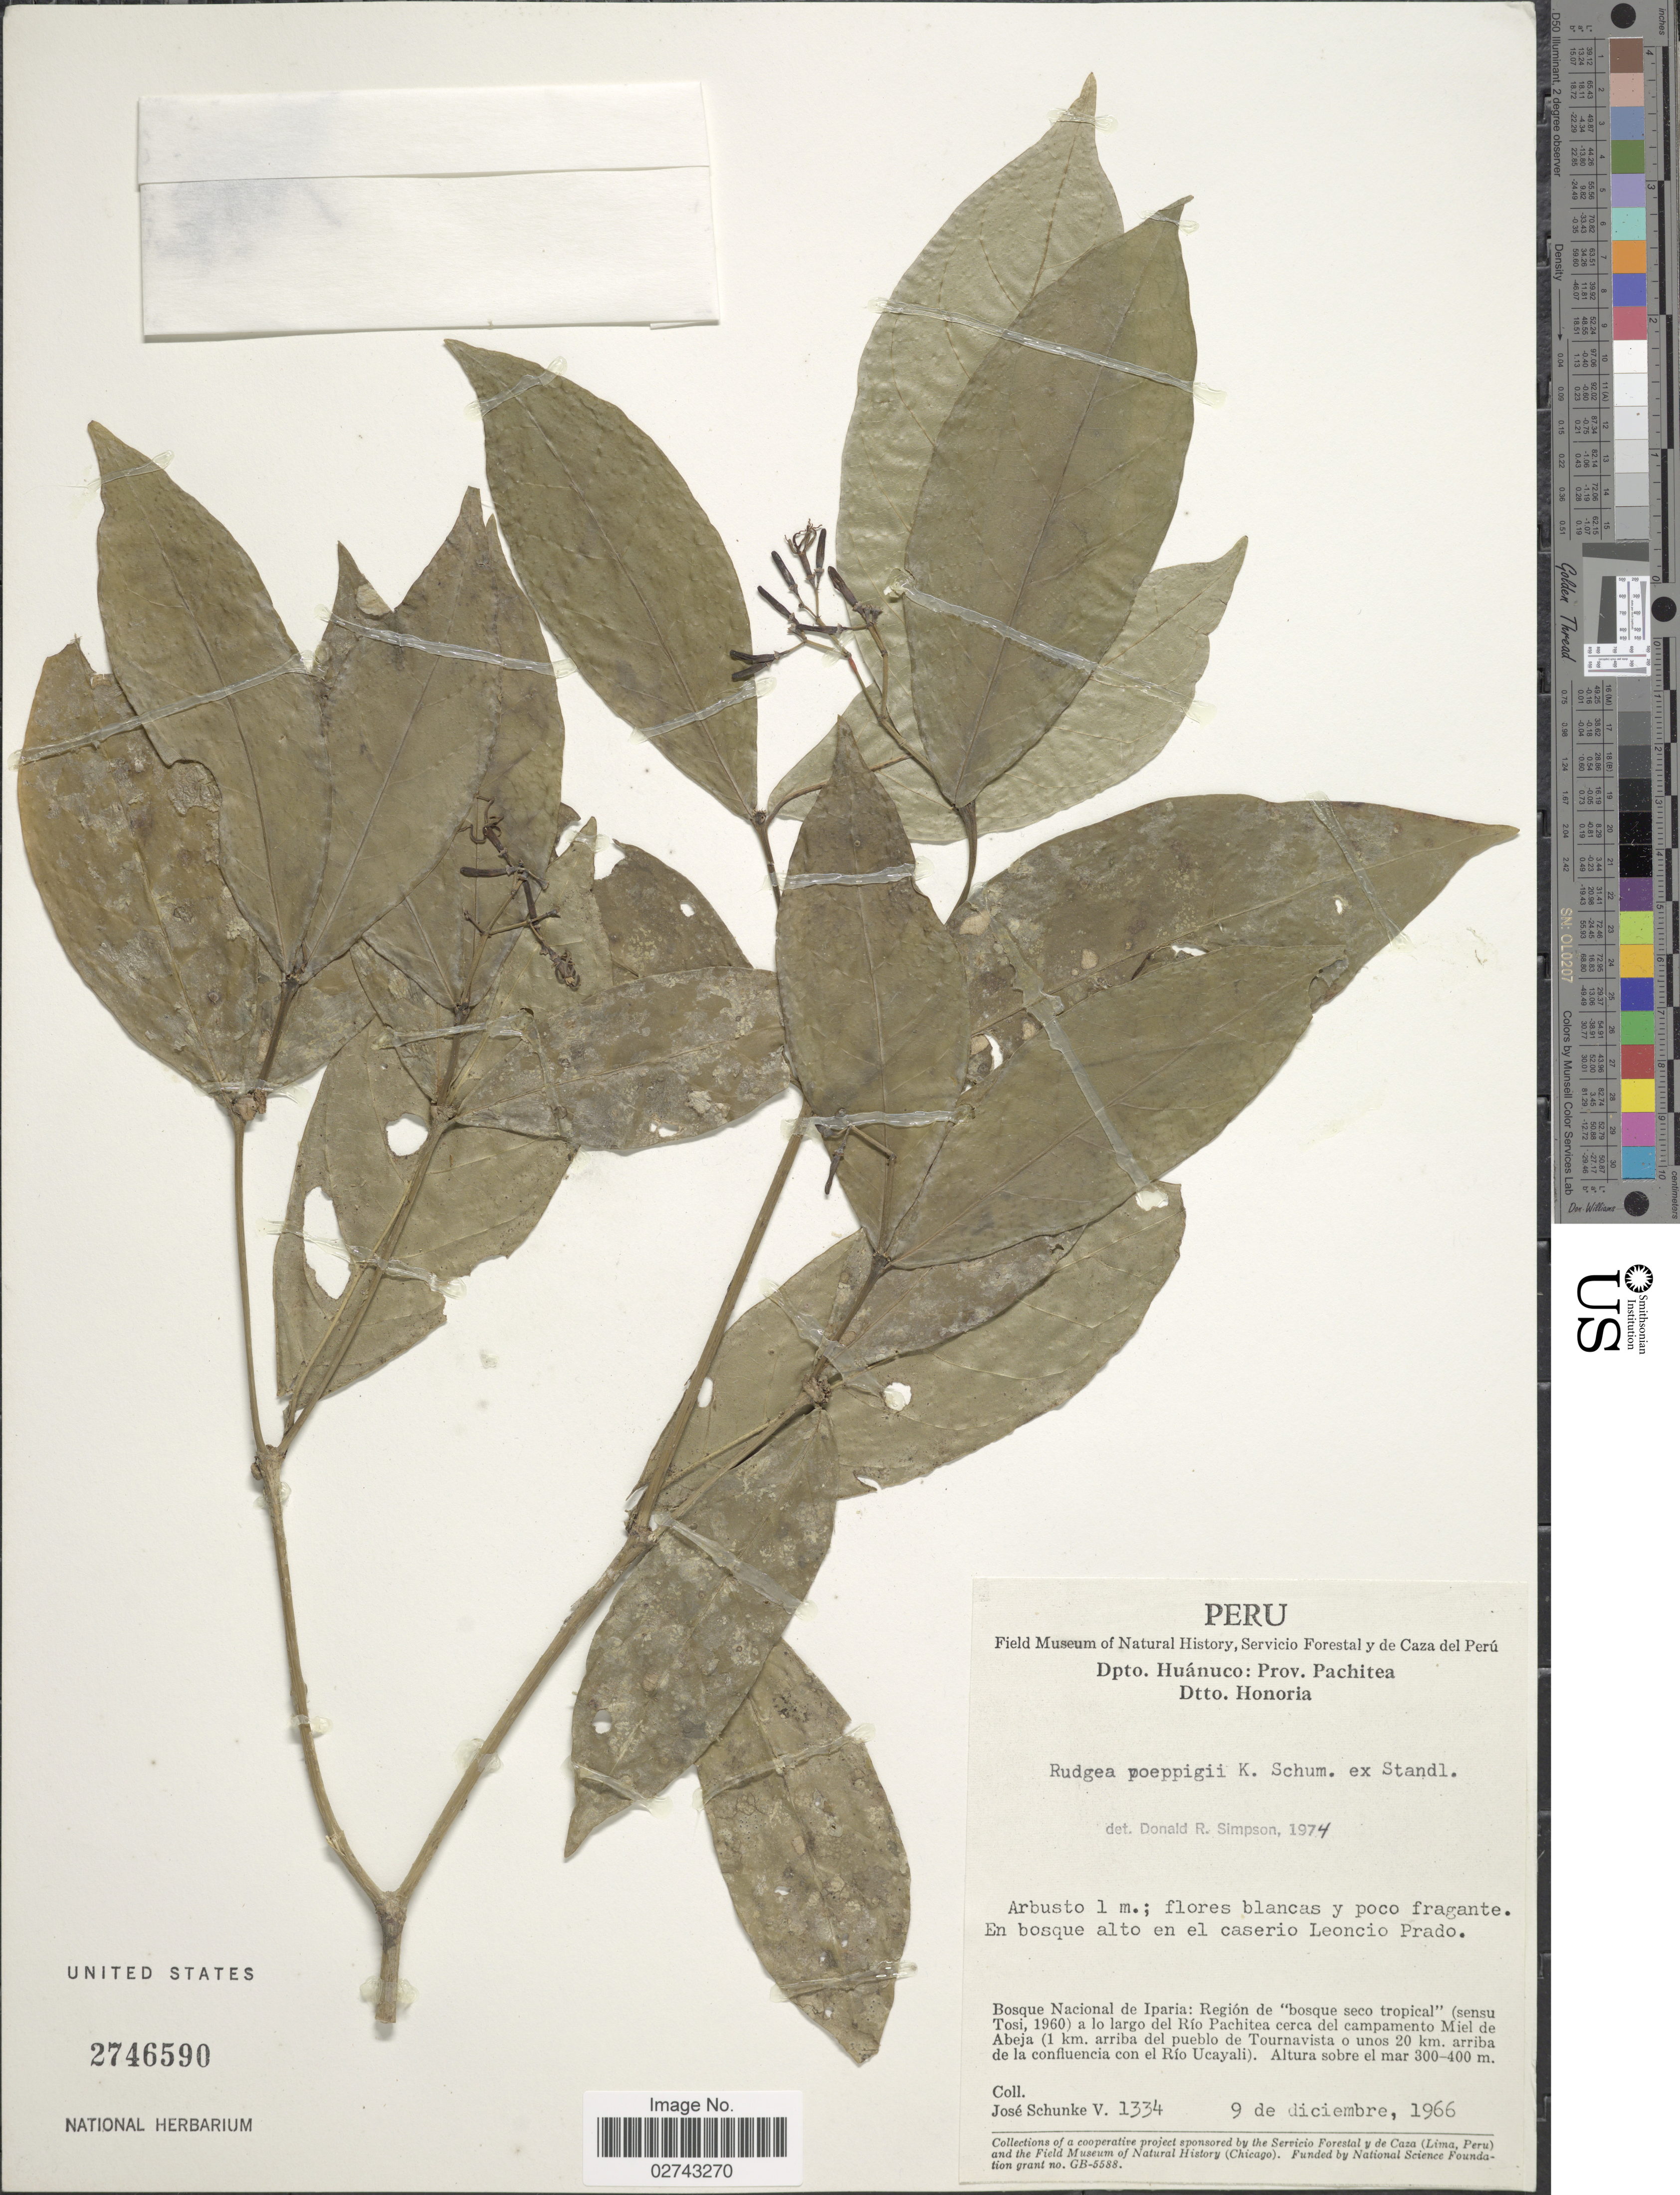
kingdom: Plantae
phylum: Tracheophyta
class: Magnoliopsida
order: Gentianales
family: Rubiaceae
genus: Rudgea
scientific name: Rudgea poeppigii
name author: Schum.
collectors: J. Schunke Vigo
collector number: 1334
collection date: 1966-12-09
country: Peru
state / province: Huánuco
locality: Prov. Pachitea, Dtto. Honoria, en bosque alto en el caserio Leoncio Prado, Bosque Nacional de Iparia: Region de "bosque seco tropical" (sensu Tosi, 1960) a lo largo del Rio Pachitea cerca del campamento Miel de Abeja (1 km. arriba del pueblo de Tournavista o unos 20 km. arriba de la confluencia con el Rio Ucayali)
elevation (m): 300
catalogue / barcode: US 2746590